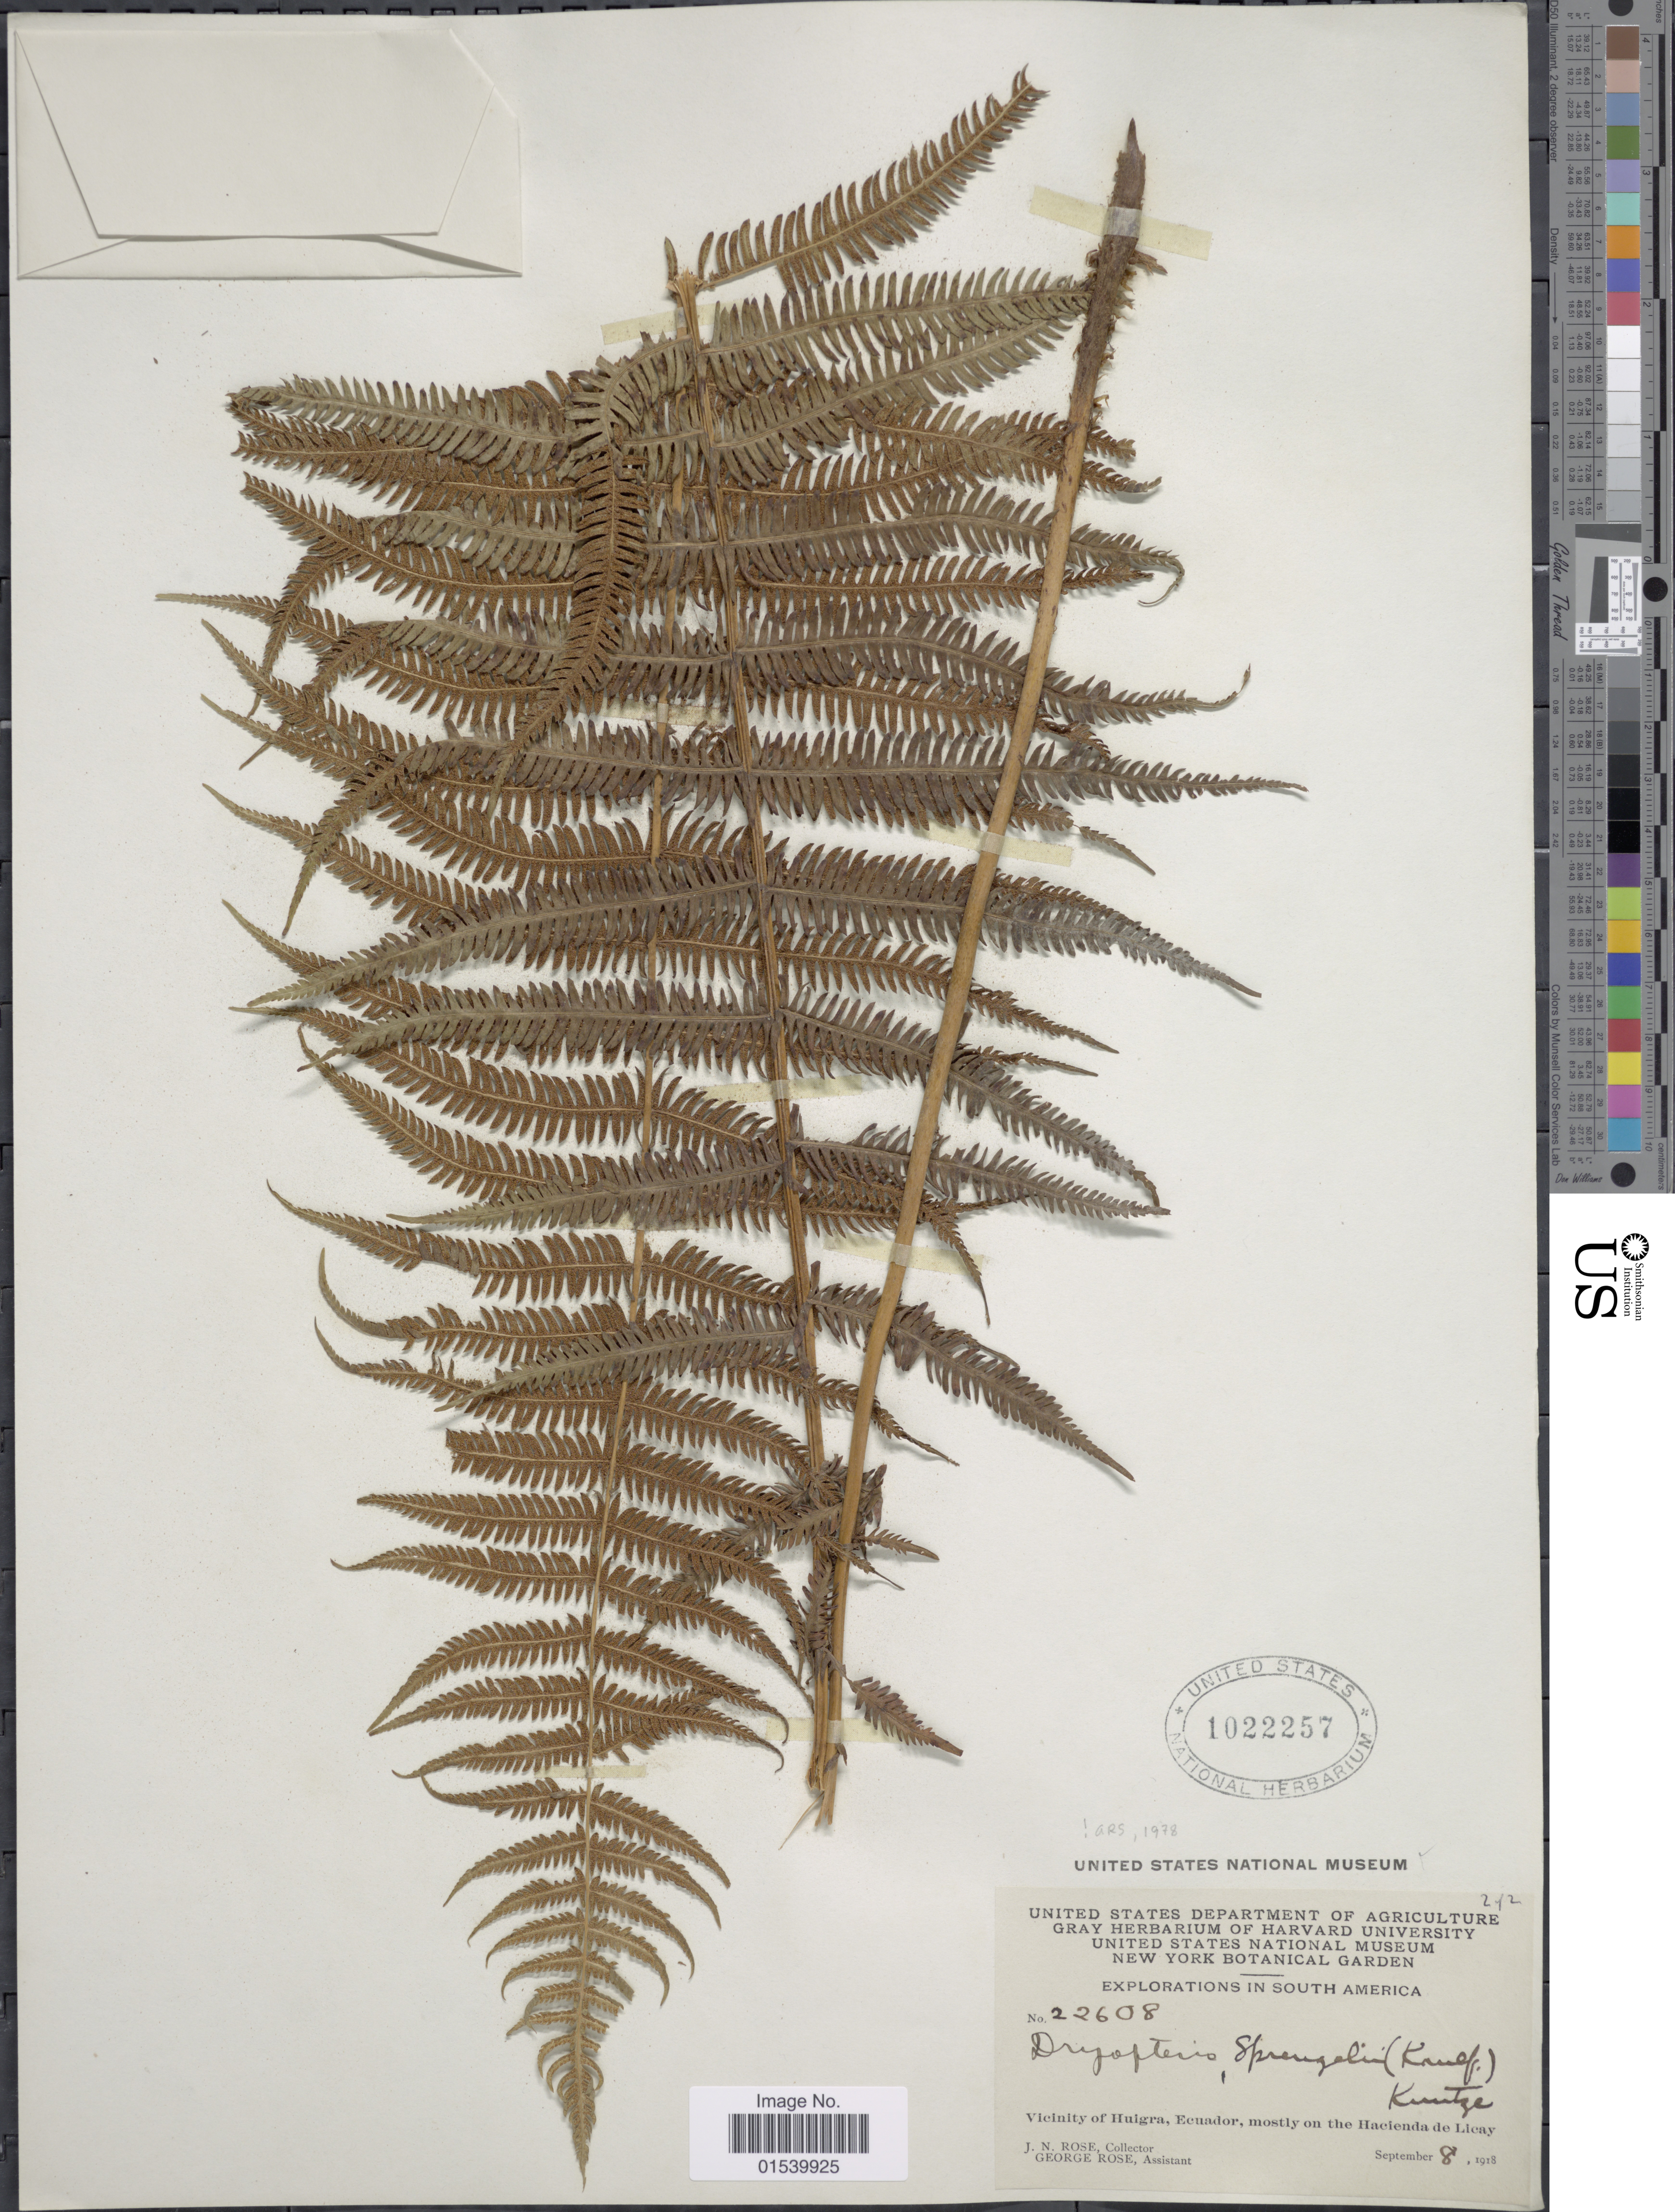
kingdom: Plantae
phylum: Tracheophyta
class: Polypodiopsida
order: Polypodiales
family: Thelypteridaceae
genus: Amauropelta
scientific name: Amauropelta balbisii (Spreng.) comb. nov., ined. 2015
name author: (Spreng.)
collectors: J. N. Rose & G. Rose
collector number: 22608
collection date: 1918-09-08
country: Ecuador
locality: Vicinity of Huigra, mostly on the Hacienda de Licay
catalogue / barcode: US 1022257